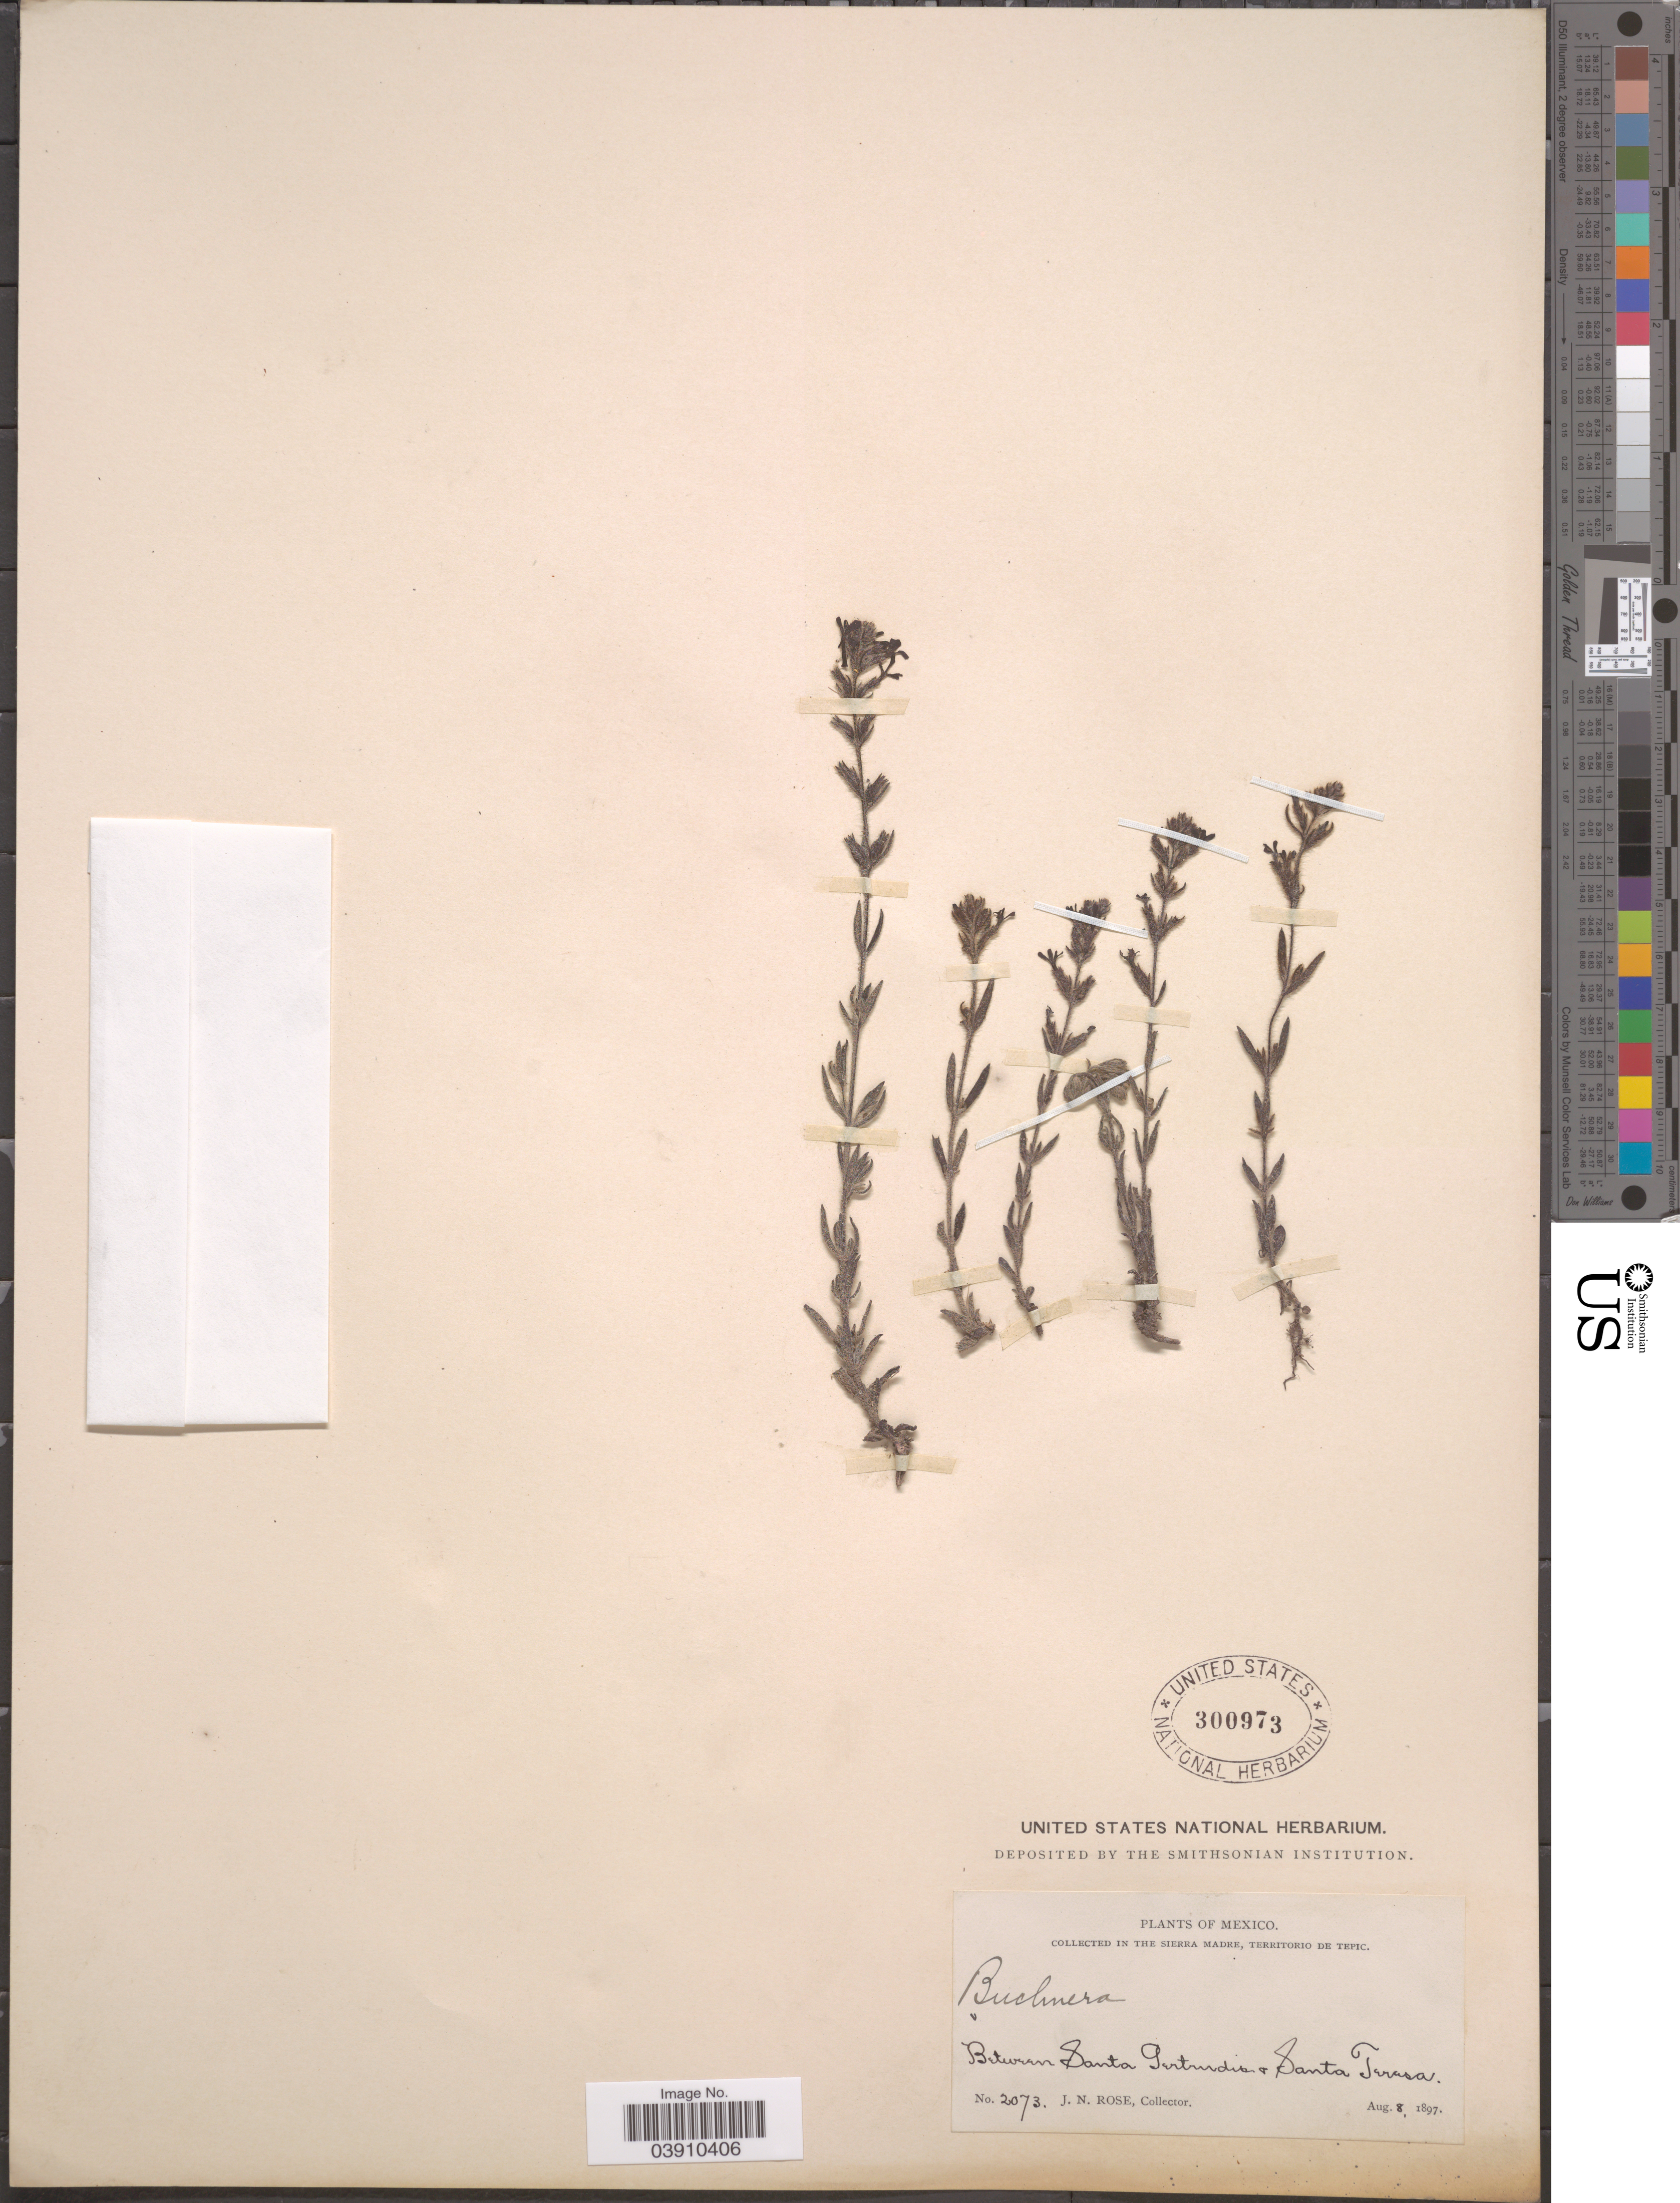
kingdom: Plantae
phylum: Tracheophyta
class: Magnoliopsida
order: Lamiales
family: Orobanchaceae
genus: Buchnera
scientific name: Buchnera sp.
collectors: J. N. Rose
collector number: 2073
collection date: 1897-08-08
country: Mexico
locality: In the Sierra Madre, Territorio de Tepic. Between Santa Gertrudis + Santa Teresa.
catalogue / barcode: US 300973